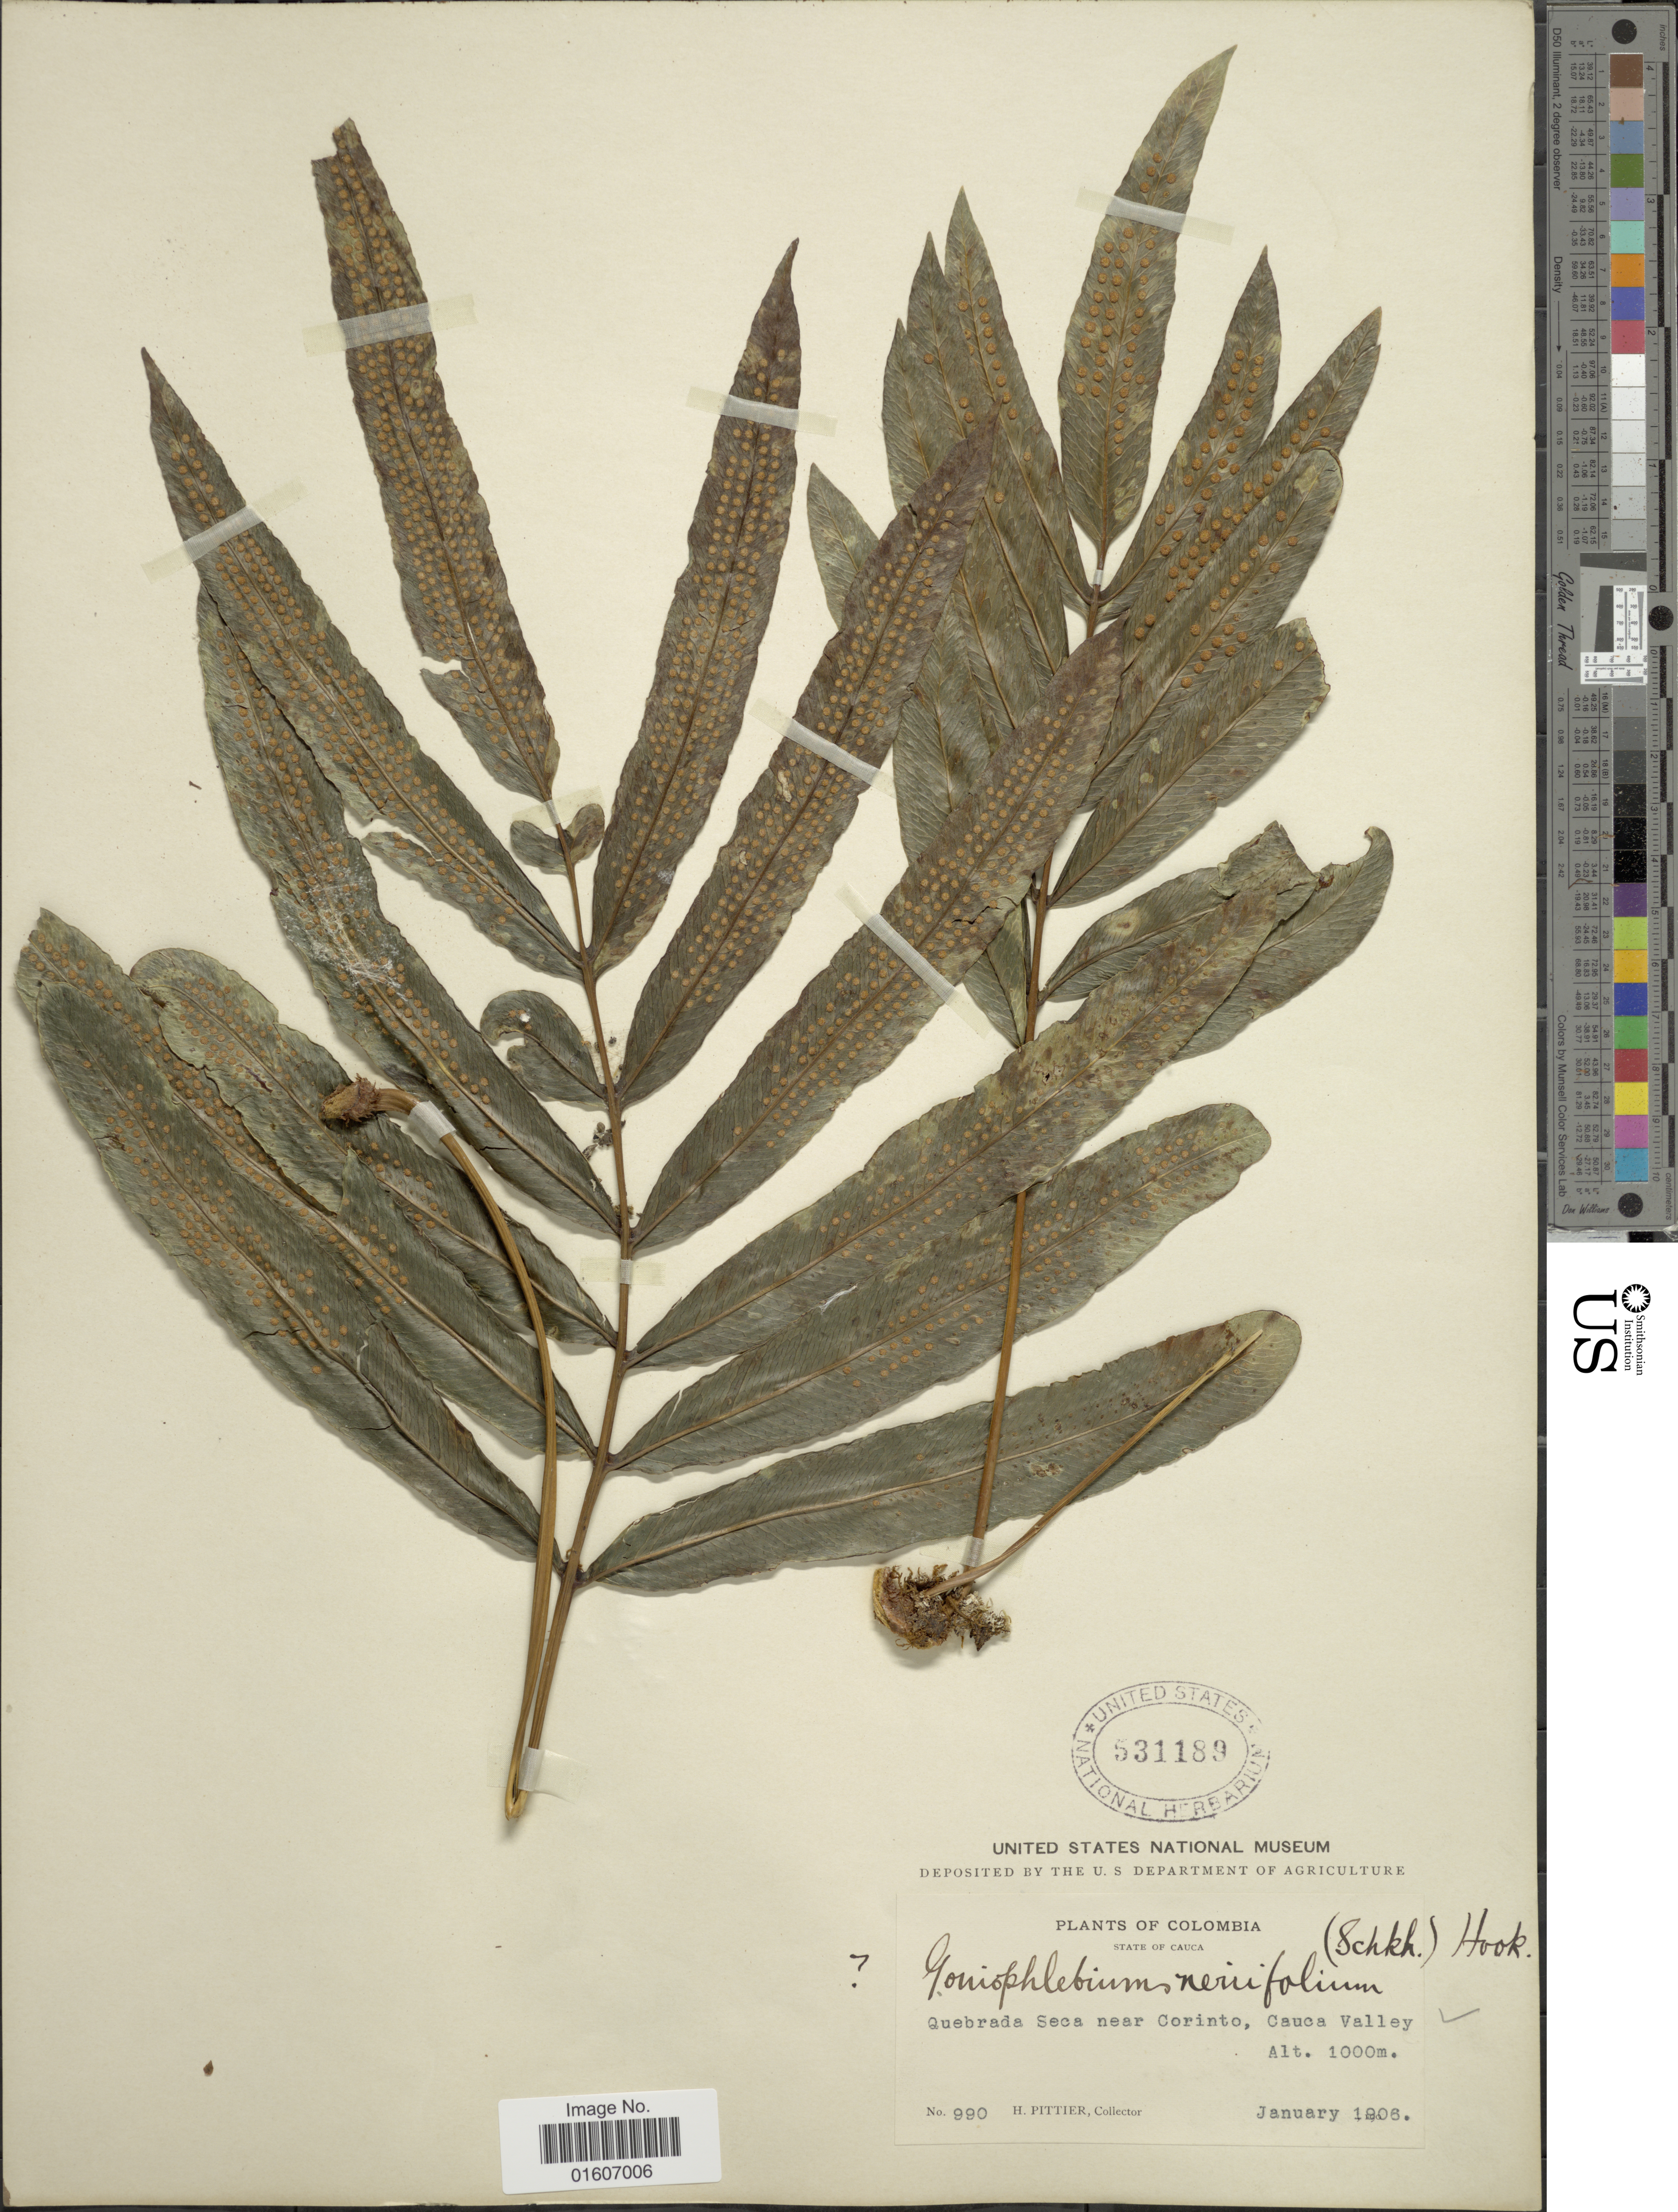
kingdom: Plantae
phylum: Tracheophyta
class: Polypodiopsida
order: Polypodiales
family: Polypodiaceae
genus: Serpocaulon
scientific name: Serpocaulon triseriale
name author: (Sw.) A.R. Sm.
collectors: H. F. Pittier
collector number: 990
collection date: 1906-01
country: Colombia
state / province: Cauca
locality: Quebrada Seca near Corinto, Cauca Valley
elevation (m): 1000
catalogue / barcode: US 531189